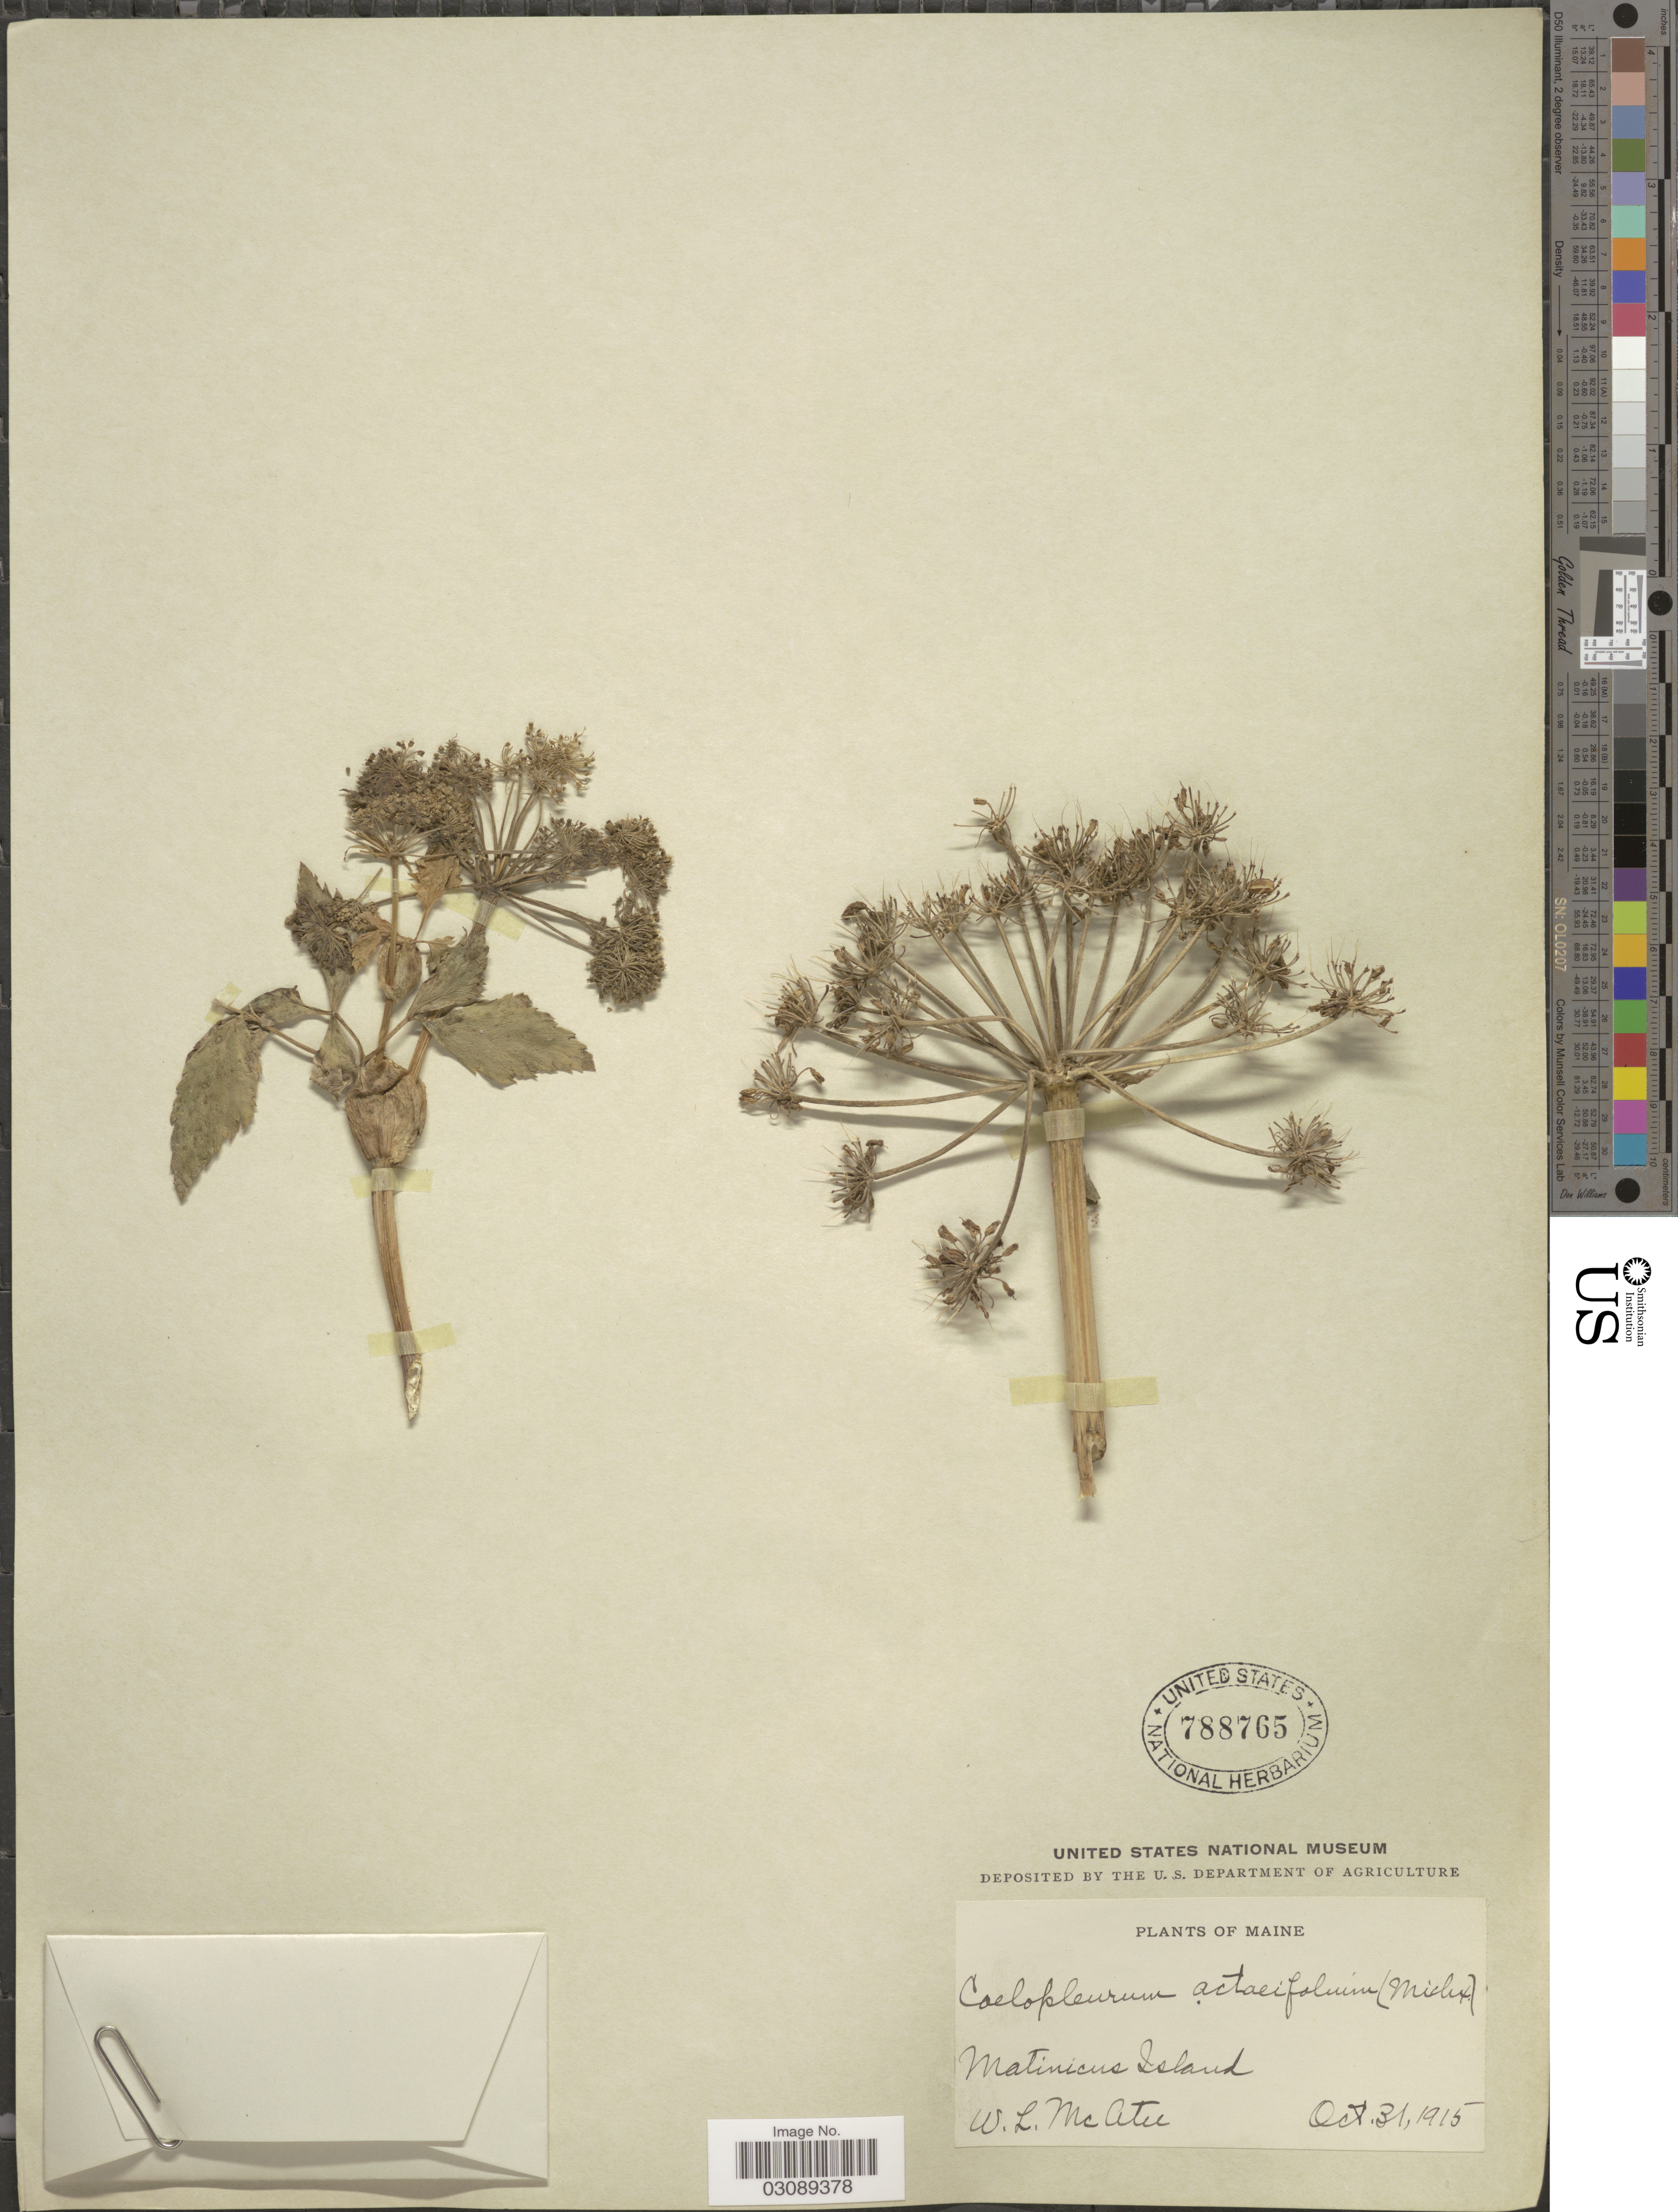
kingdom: Plantae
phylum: Tracheophyta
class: Magnoliopsida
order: Apiales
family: Apiaceae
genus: Coelopleurum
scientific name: Coelopleurum actaeifolium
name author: (Michx.) J.M. Coult. & Rose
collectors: W. McAtee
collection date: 1915-10-31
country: United States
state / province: Maine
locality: Matinicus Island.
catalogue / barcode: US 788765